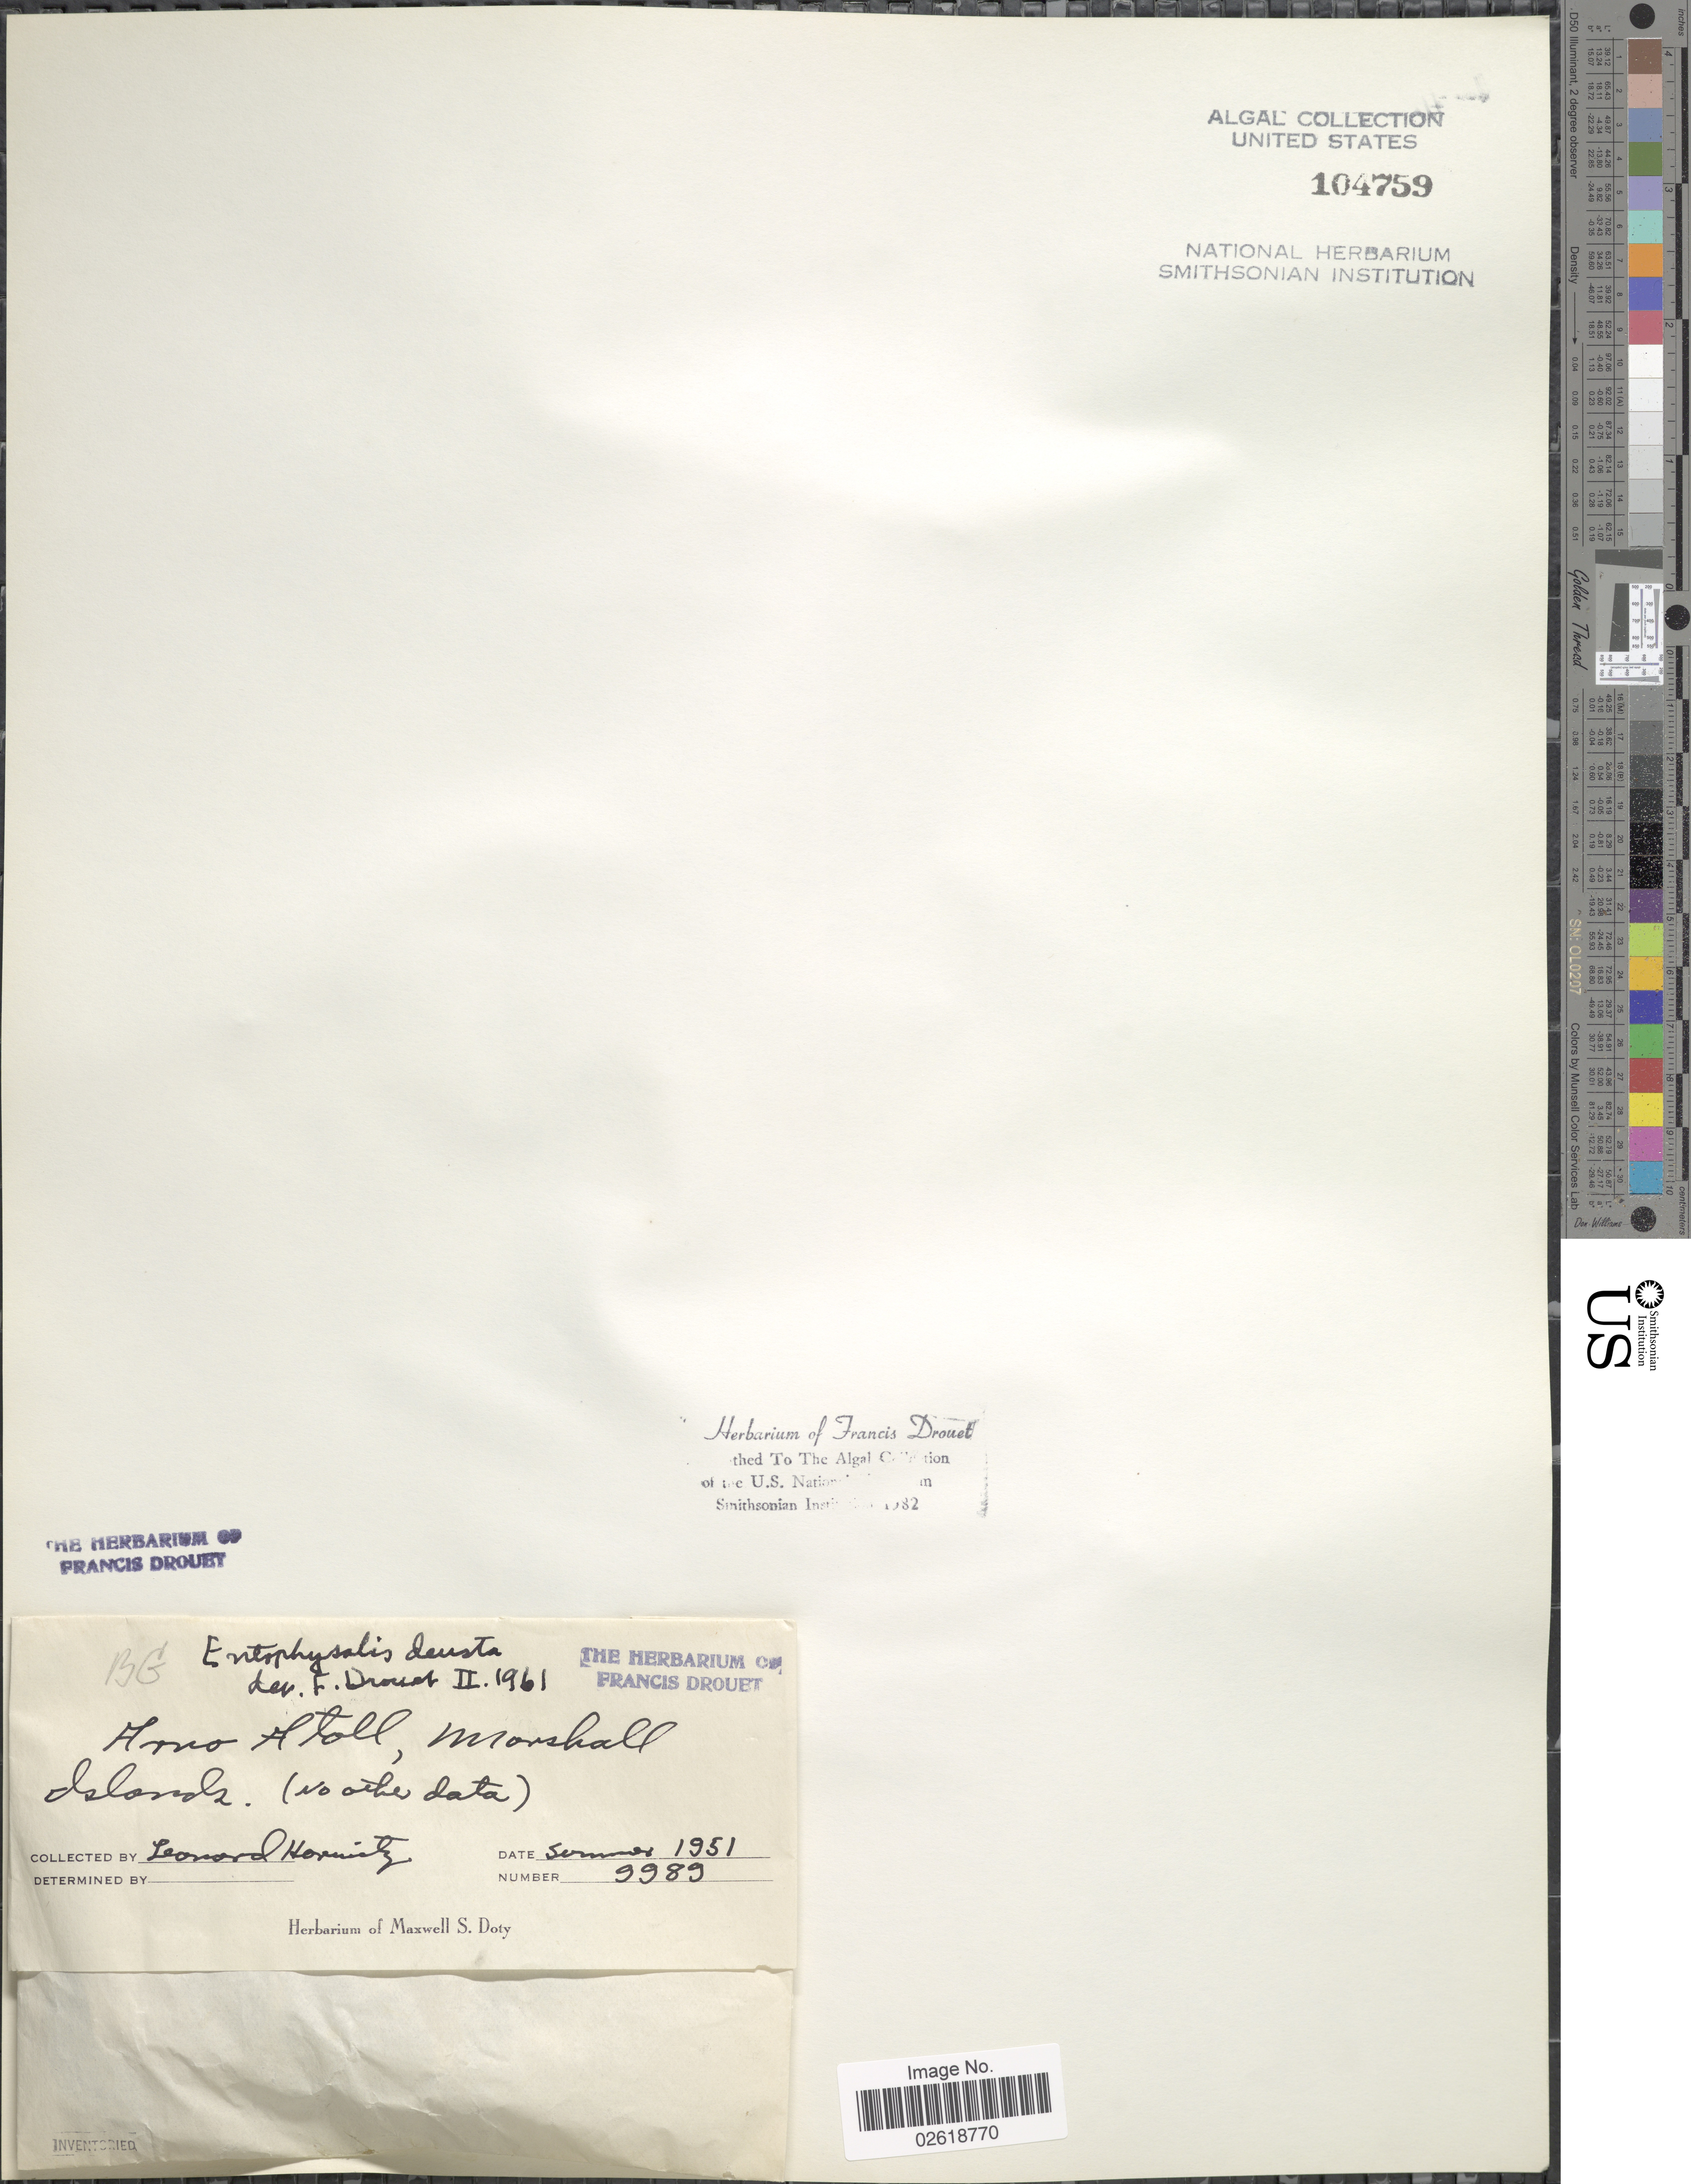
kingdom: Bacteria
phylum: Cyanobacteria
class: Cyanobacteriia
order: Cyanobacteriales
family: Chroococcaceae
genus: Entophysalis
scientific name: Entophysalis deusta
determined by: Drouet, F. E.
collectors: L. Horwitz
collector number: Msd 9989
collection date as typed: Sum 1951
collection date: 1951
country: Marshall Islands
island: Arno Atoll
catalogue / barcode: US 104759